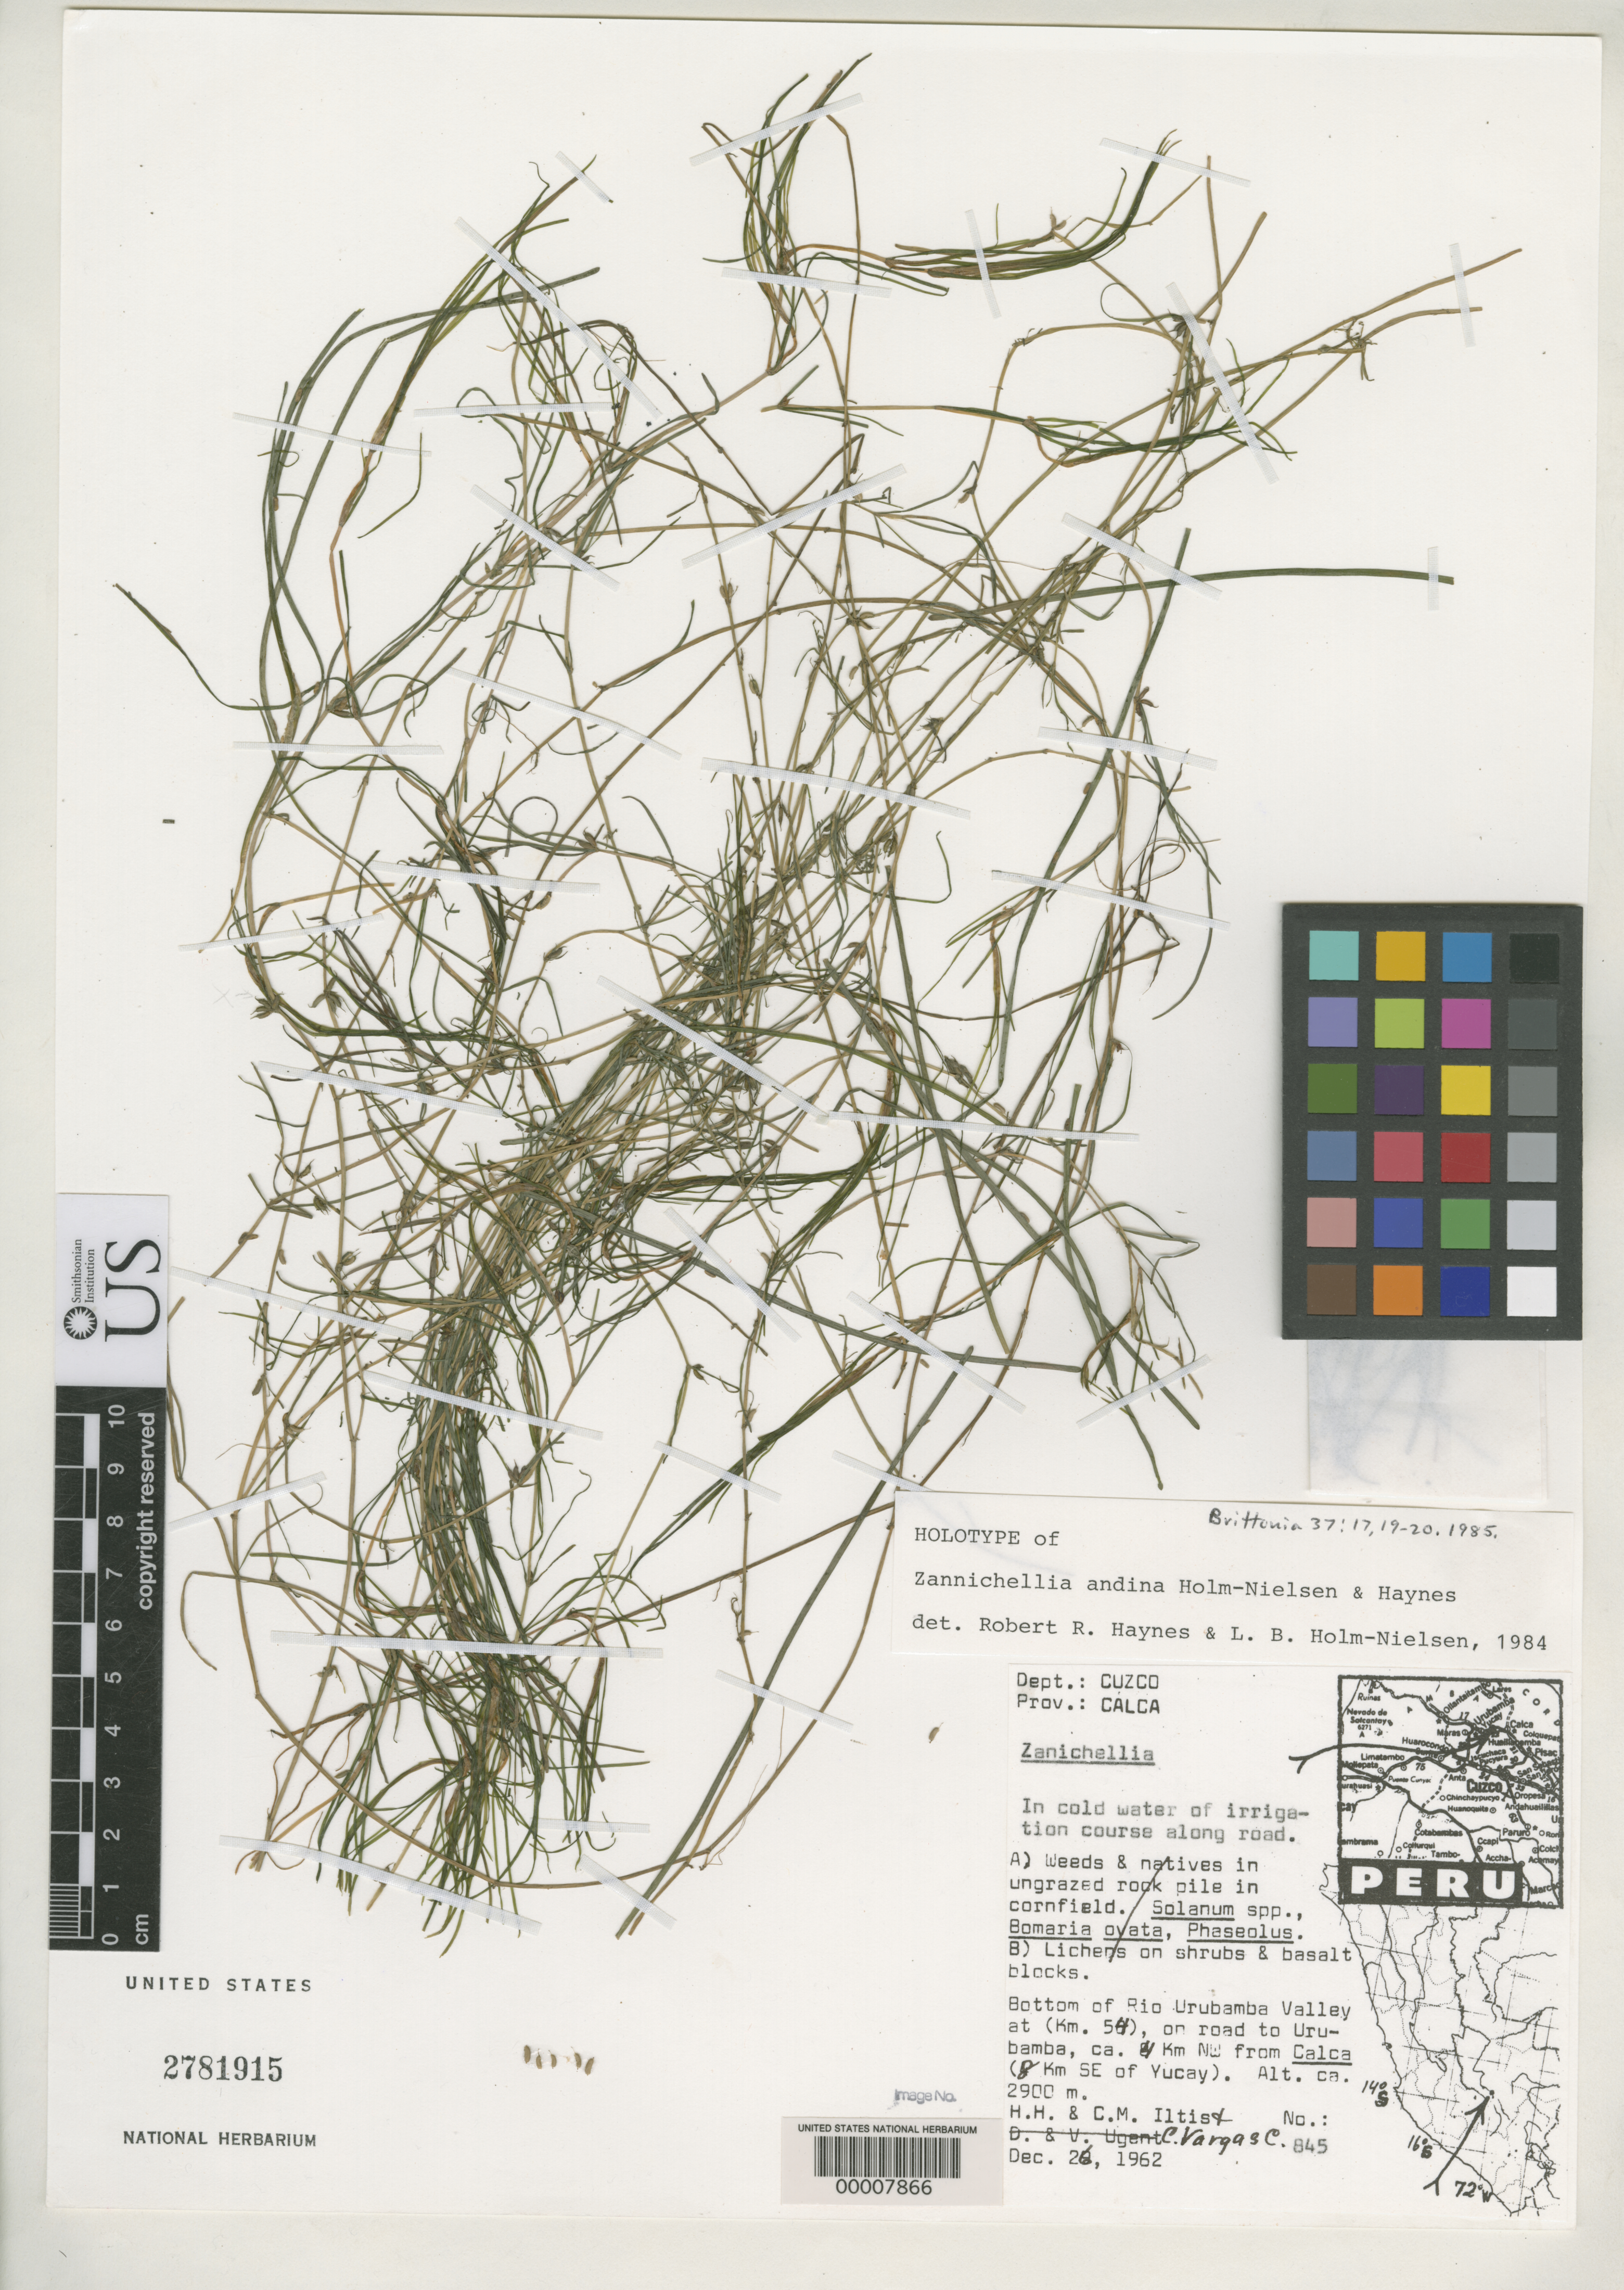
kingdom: Plantae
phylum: Tracheophyta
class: Liliopsida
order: Alismatales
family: Potamogetonaceae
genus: Zannichellia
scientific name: Zannichellia andina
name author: Holm-Niels. & R.R. Haynes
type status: Holotype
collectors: H. H. Iltis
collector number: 845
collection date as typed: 26 Dec 1962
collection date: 1962-12-26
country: Peru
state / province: Cusco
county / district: Calca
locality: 4 km NW from Calca, 8 km SE of Yucay, road to Urubamba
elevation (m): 2900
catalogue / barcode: US 2781915